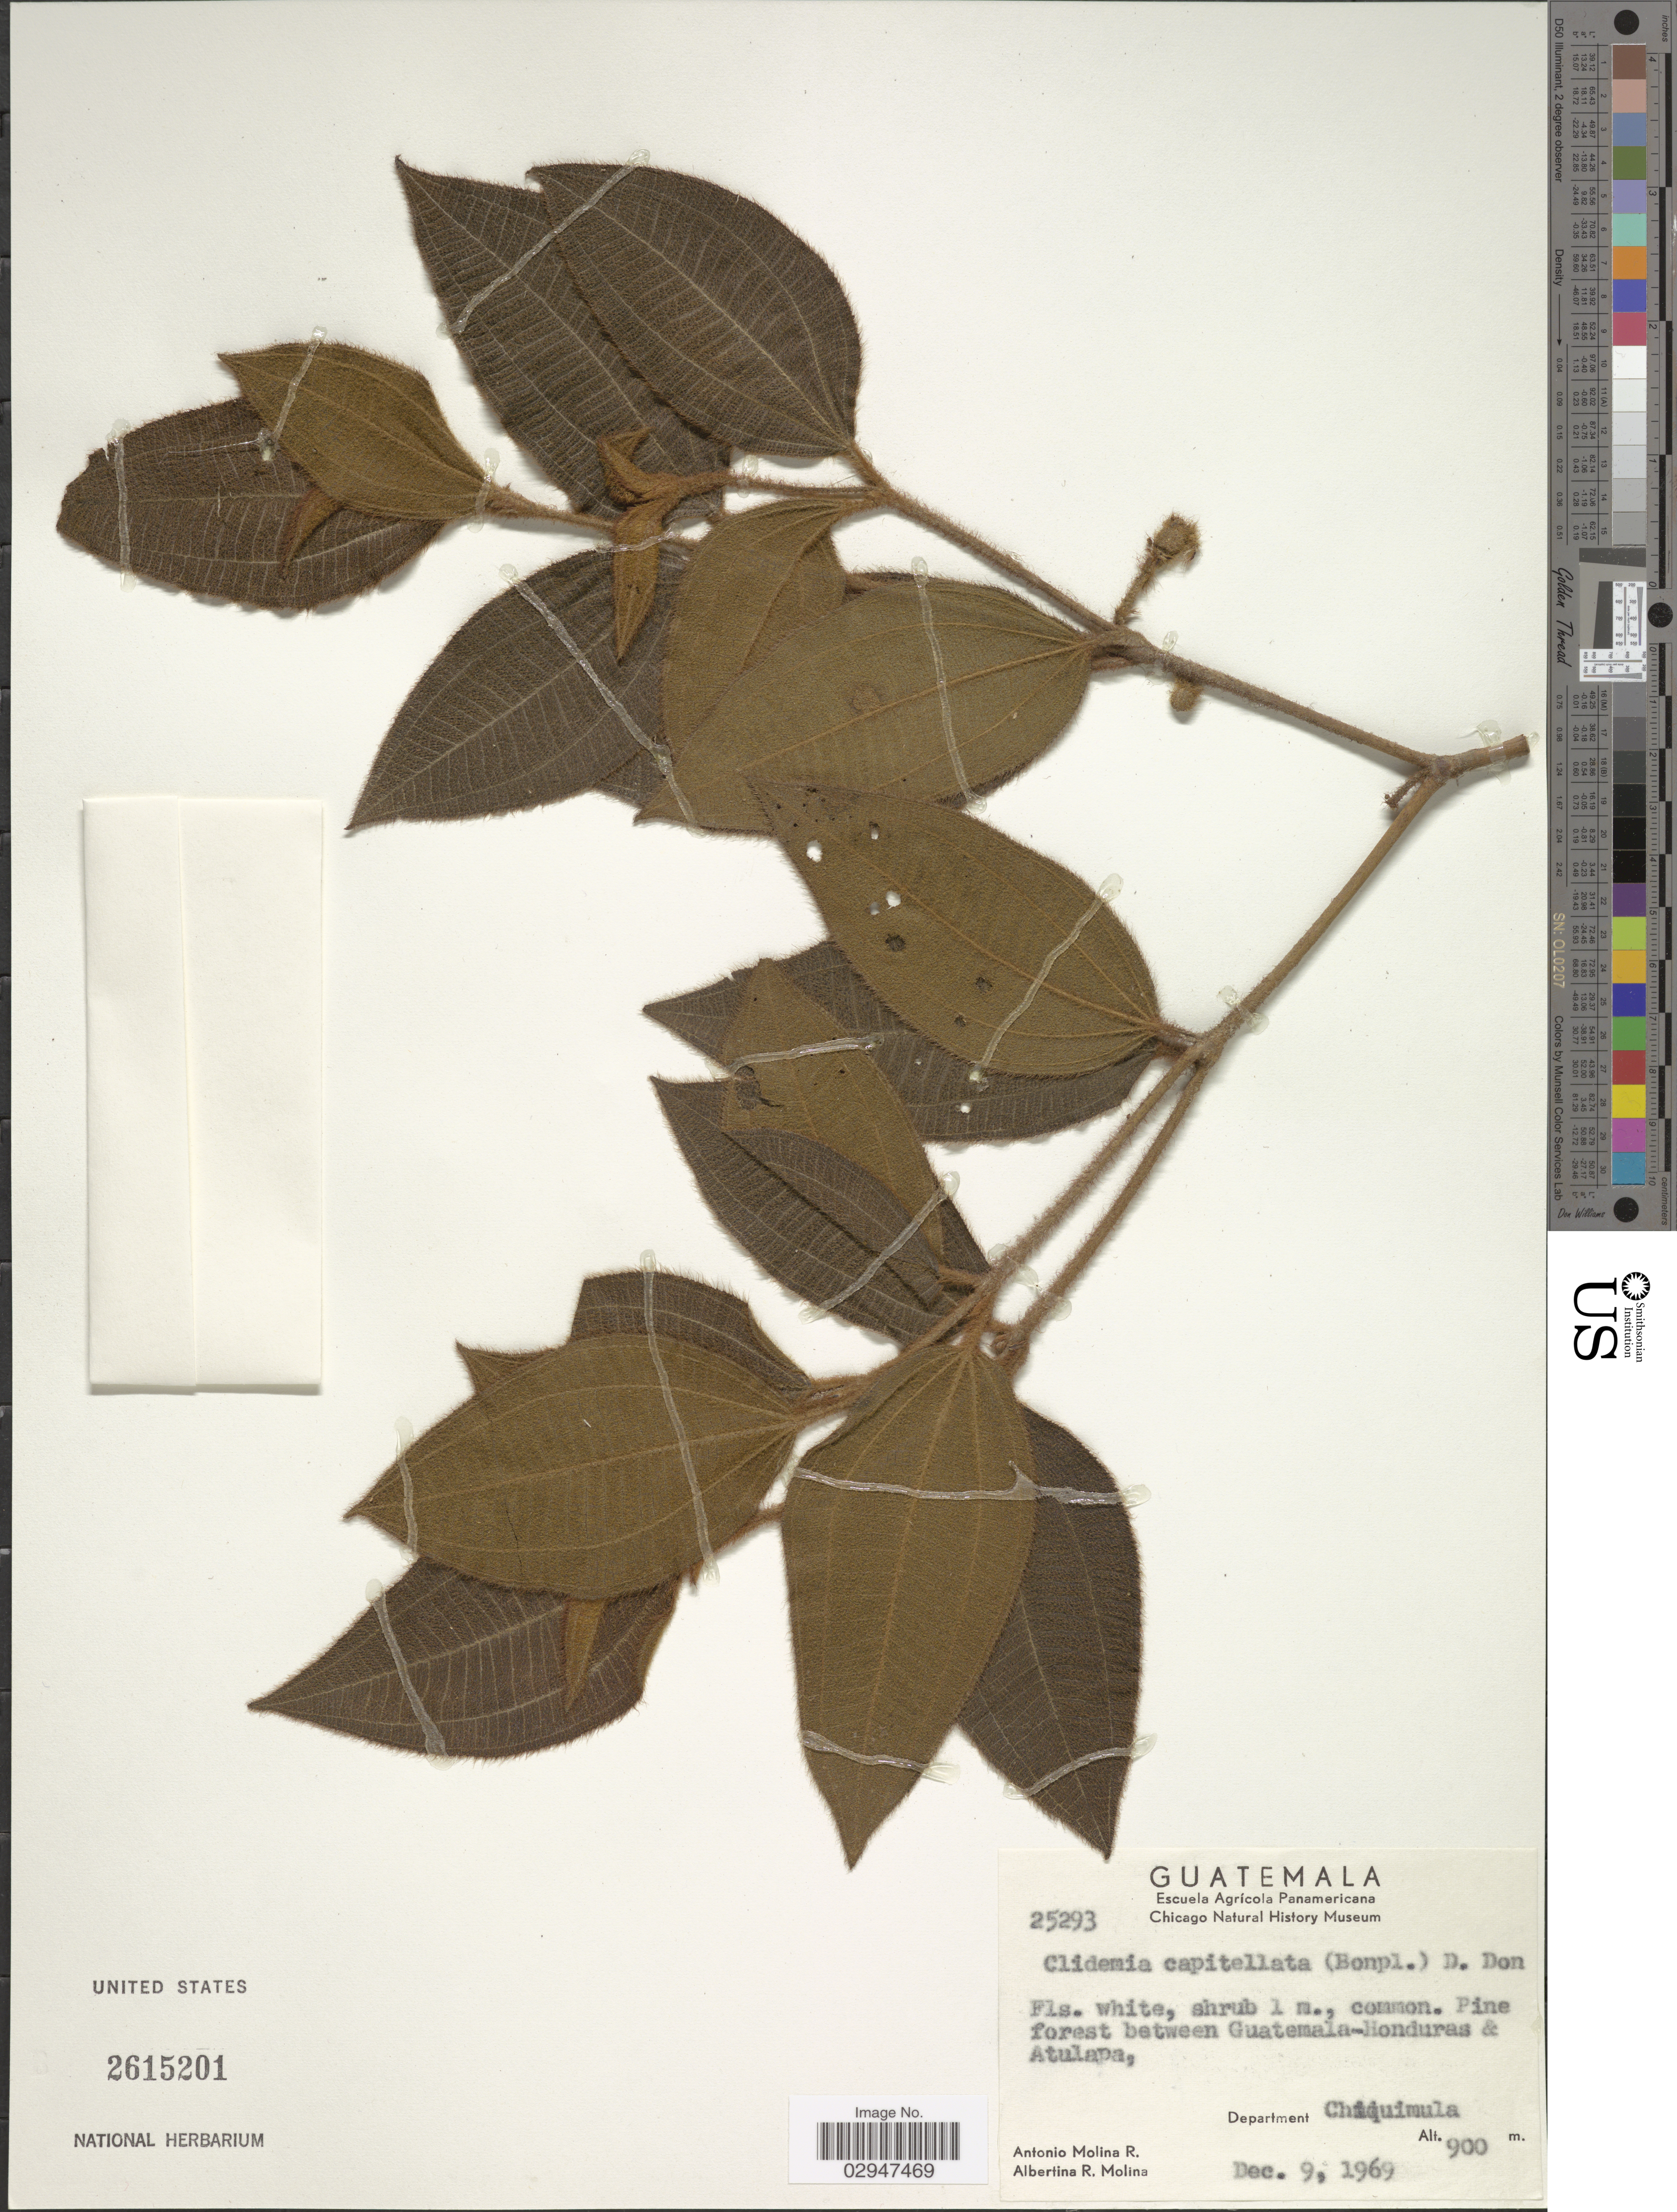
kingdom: Plantae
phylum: Tracheophyta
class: Magnoliopsida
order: Myrtales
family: Melastomataceae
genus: Clidemia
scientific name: Clidemia capitellata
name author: (Bonpl.) D. Don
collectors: A. Molina R. & A. R. Molina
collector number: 25293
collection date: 1969-12-09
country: Guatemala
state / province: Chiquimula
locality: Pine forest between Guatemala-Honduras & Atulapa, Department Chiquimula.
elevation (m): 900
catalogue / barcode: US 2615201